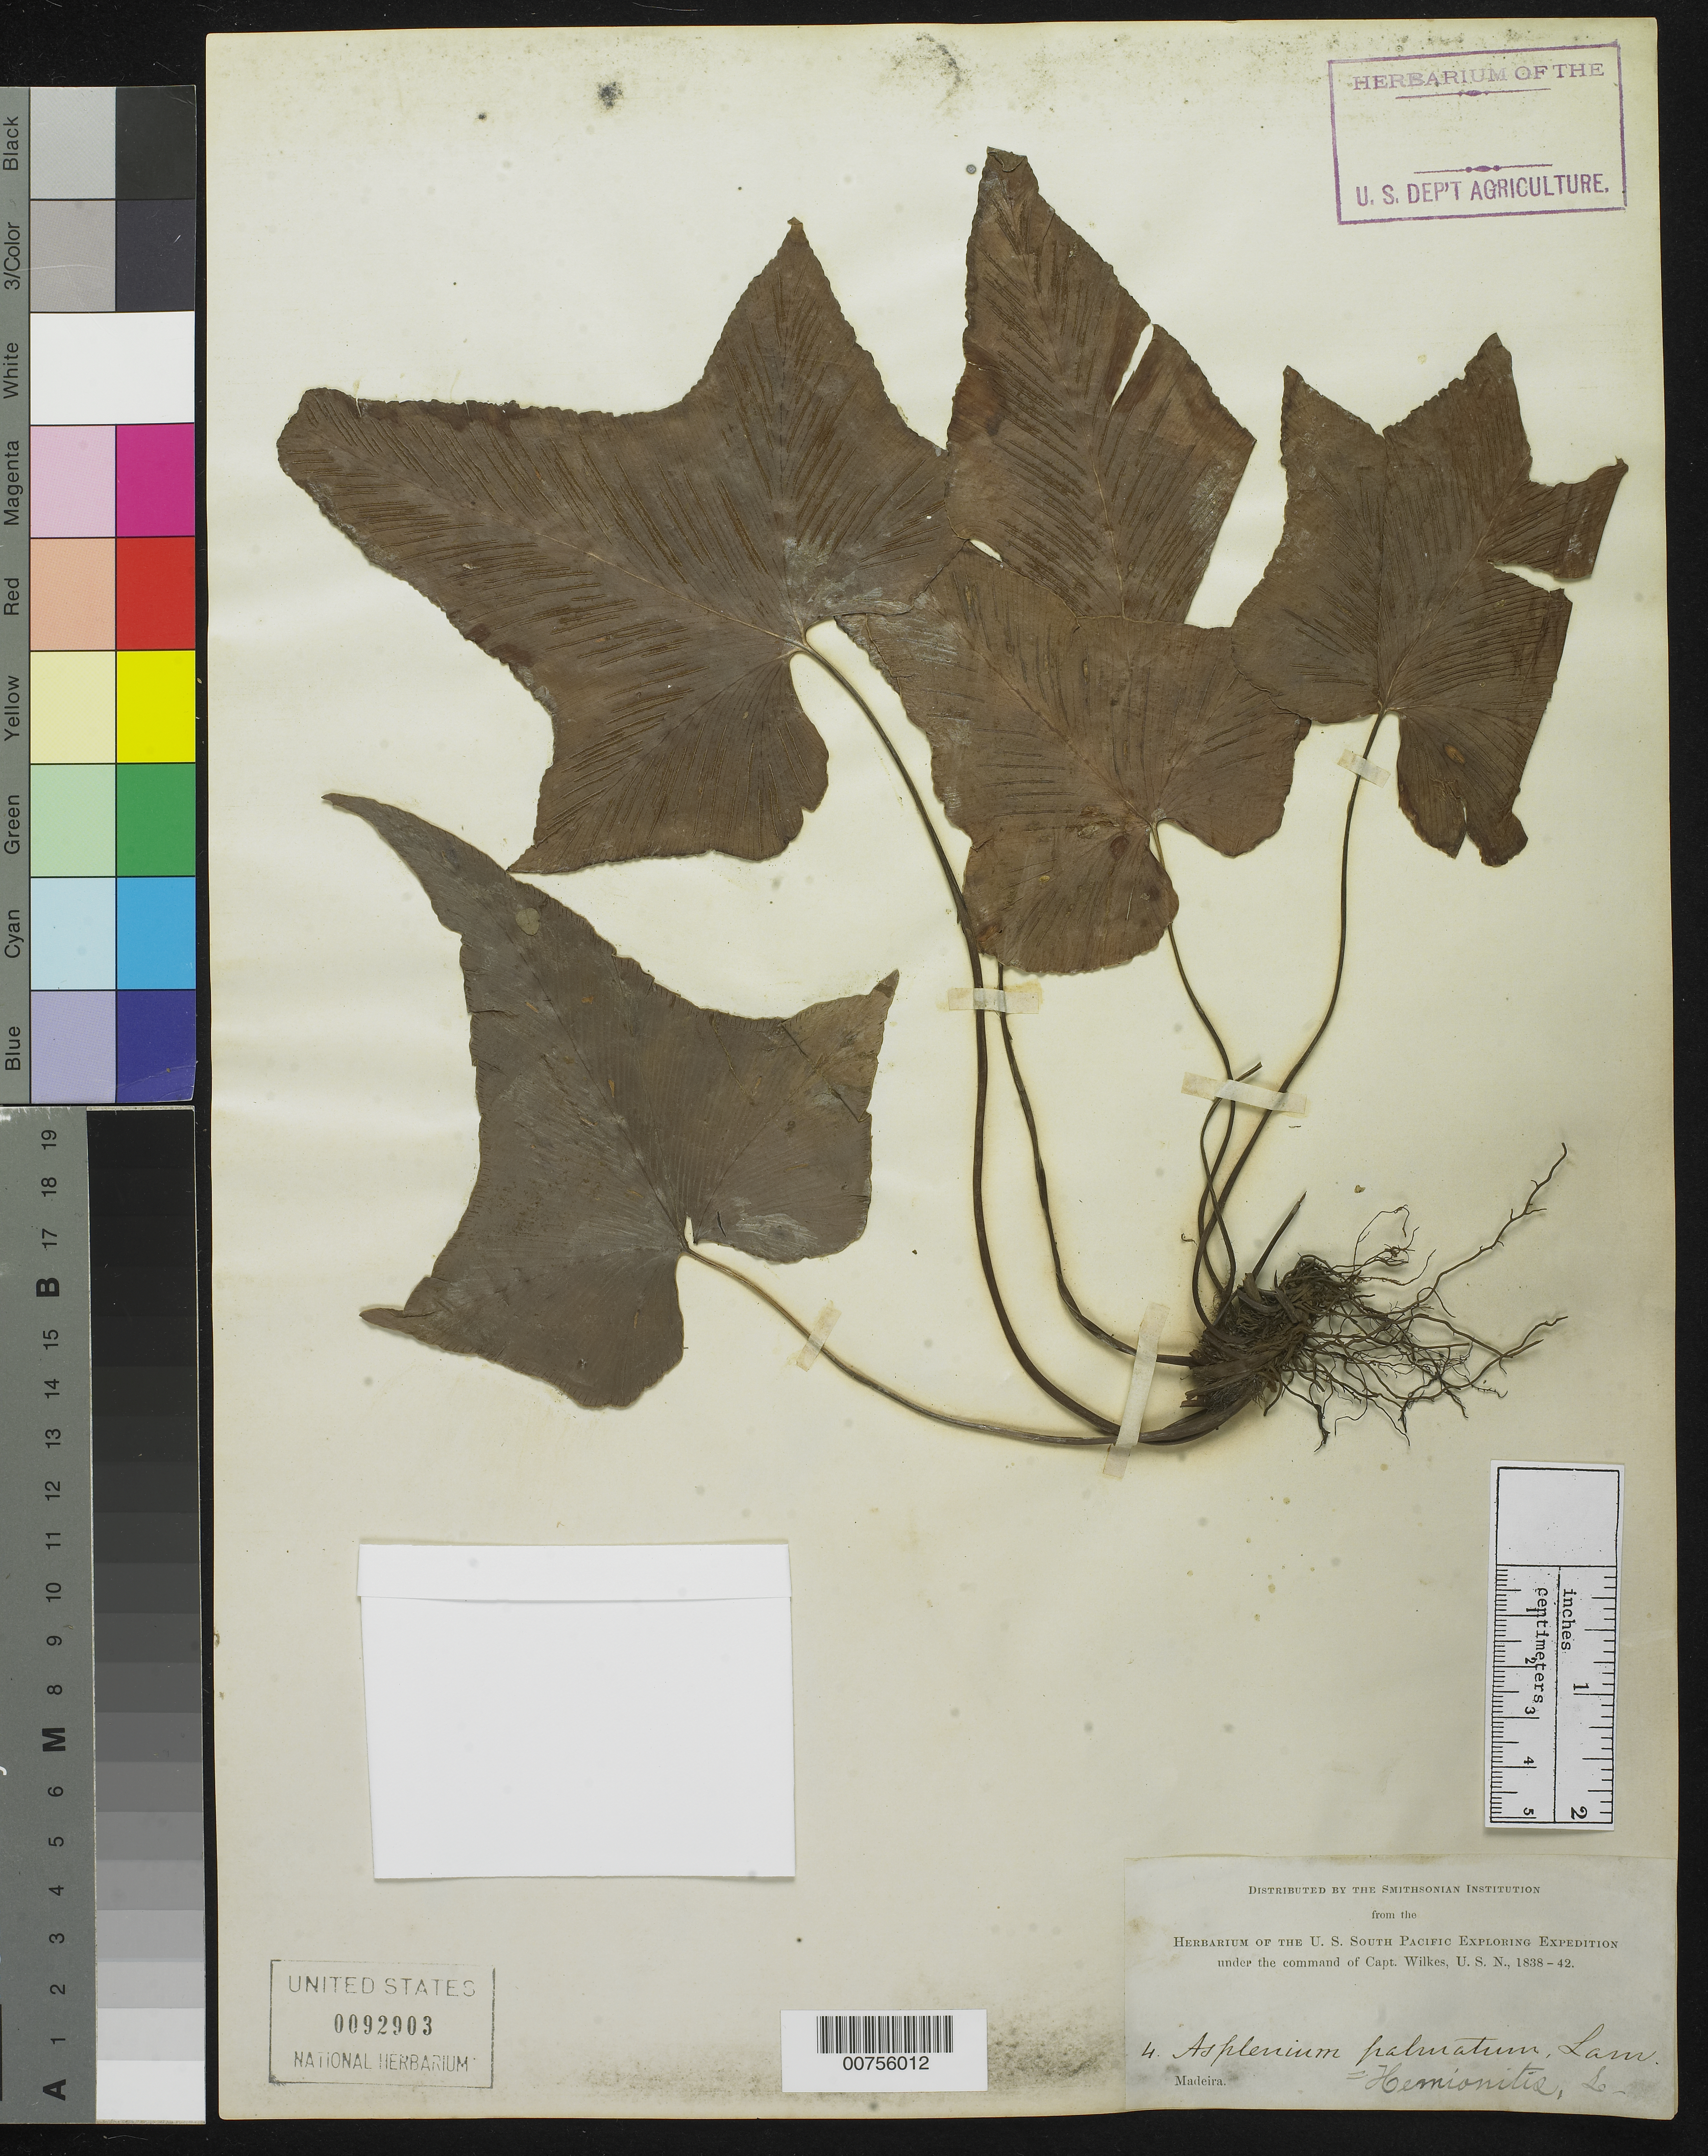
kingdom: Plantae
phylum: Tracheophyta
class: Polypodiopsida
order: Polypodiales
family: Aspleniaceae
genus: Asplenium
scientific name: Asplenium hemionitis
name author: L.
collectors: Wilkes Explor. Exped.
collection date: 1838/1842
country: Portugal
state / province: Madeira (Aut. Reg.)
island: Madeira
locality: Funchal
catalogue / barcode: US 92903